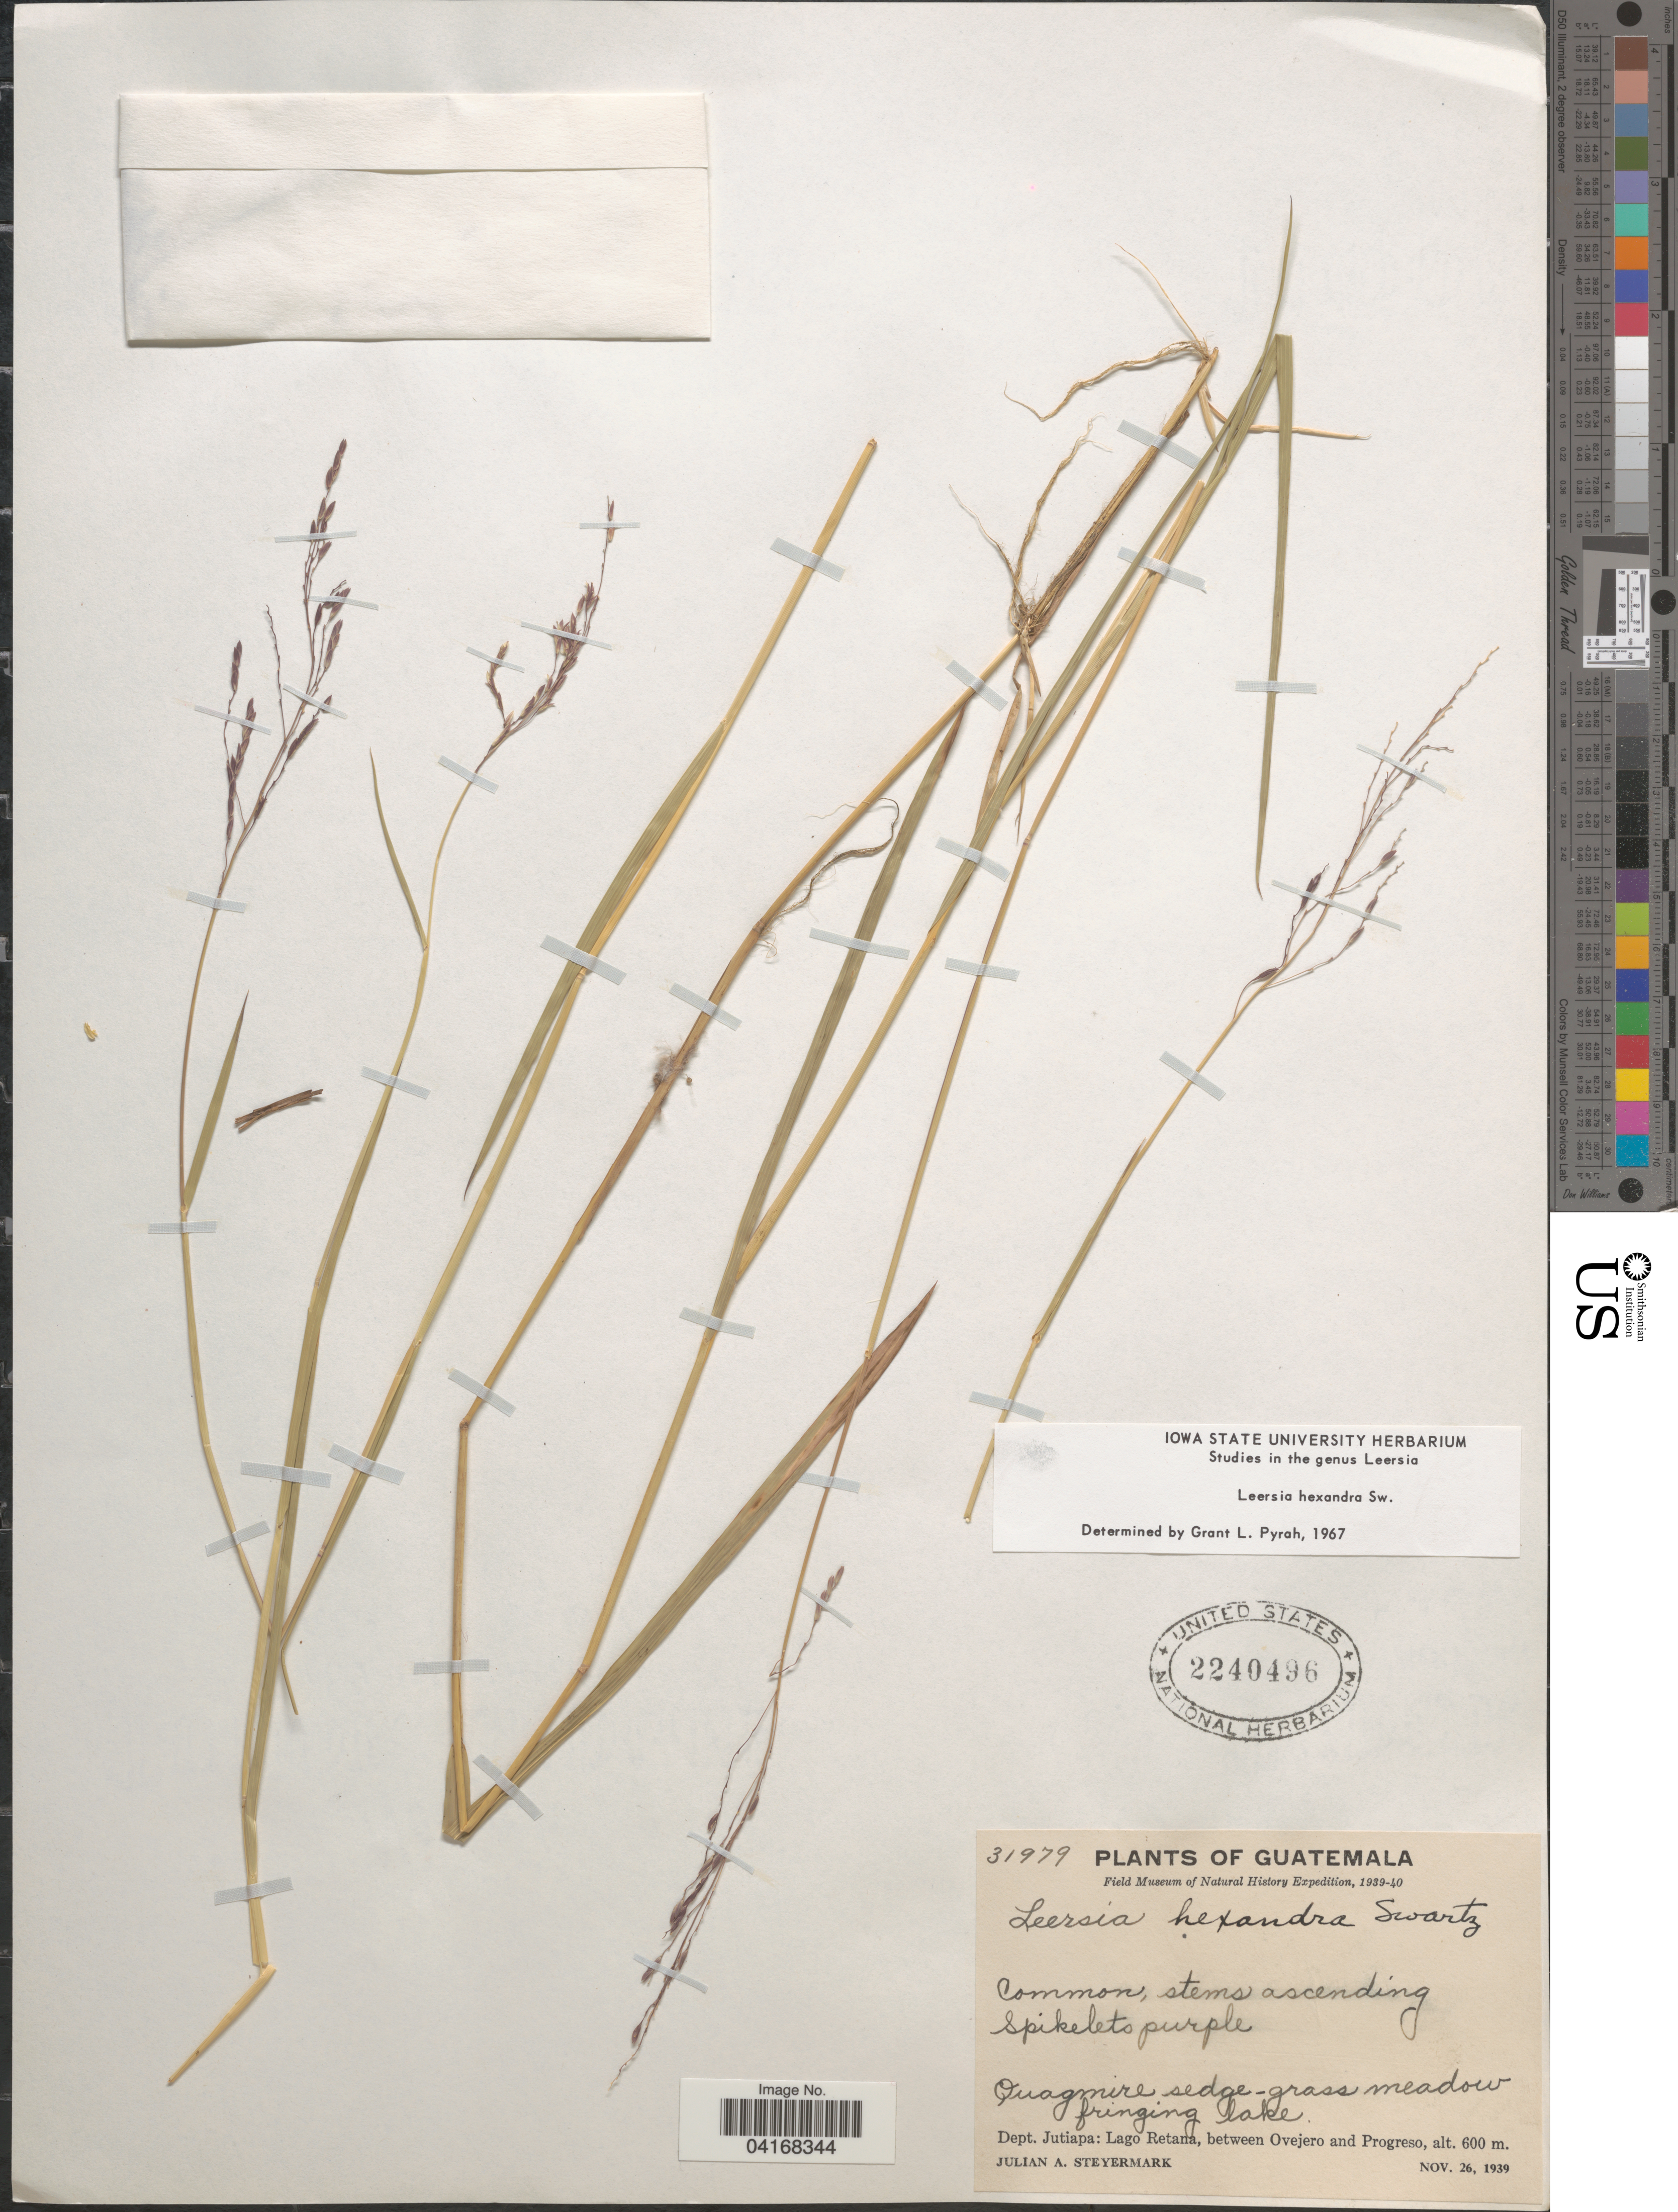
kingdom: Plantae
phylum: Tracheophyta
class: Liliopsida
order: Poales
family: Poaceae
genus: Leersia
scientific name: Leersia hexandra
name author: Sw.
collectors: J. Steyermark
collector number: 31979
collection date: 1939-11-26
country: Guatemala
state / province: Jutiapa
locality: Field Museum of Natural History Expedition, 1939-40. Quagmire sedge-grass meadow fringing lake. Dept. Jutiapa: Lago Retana, between Overjero and Progreso.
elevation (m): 600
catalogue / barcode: US 2240496